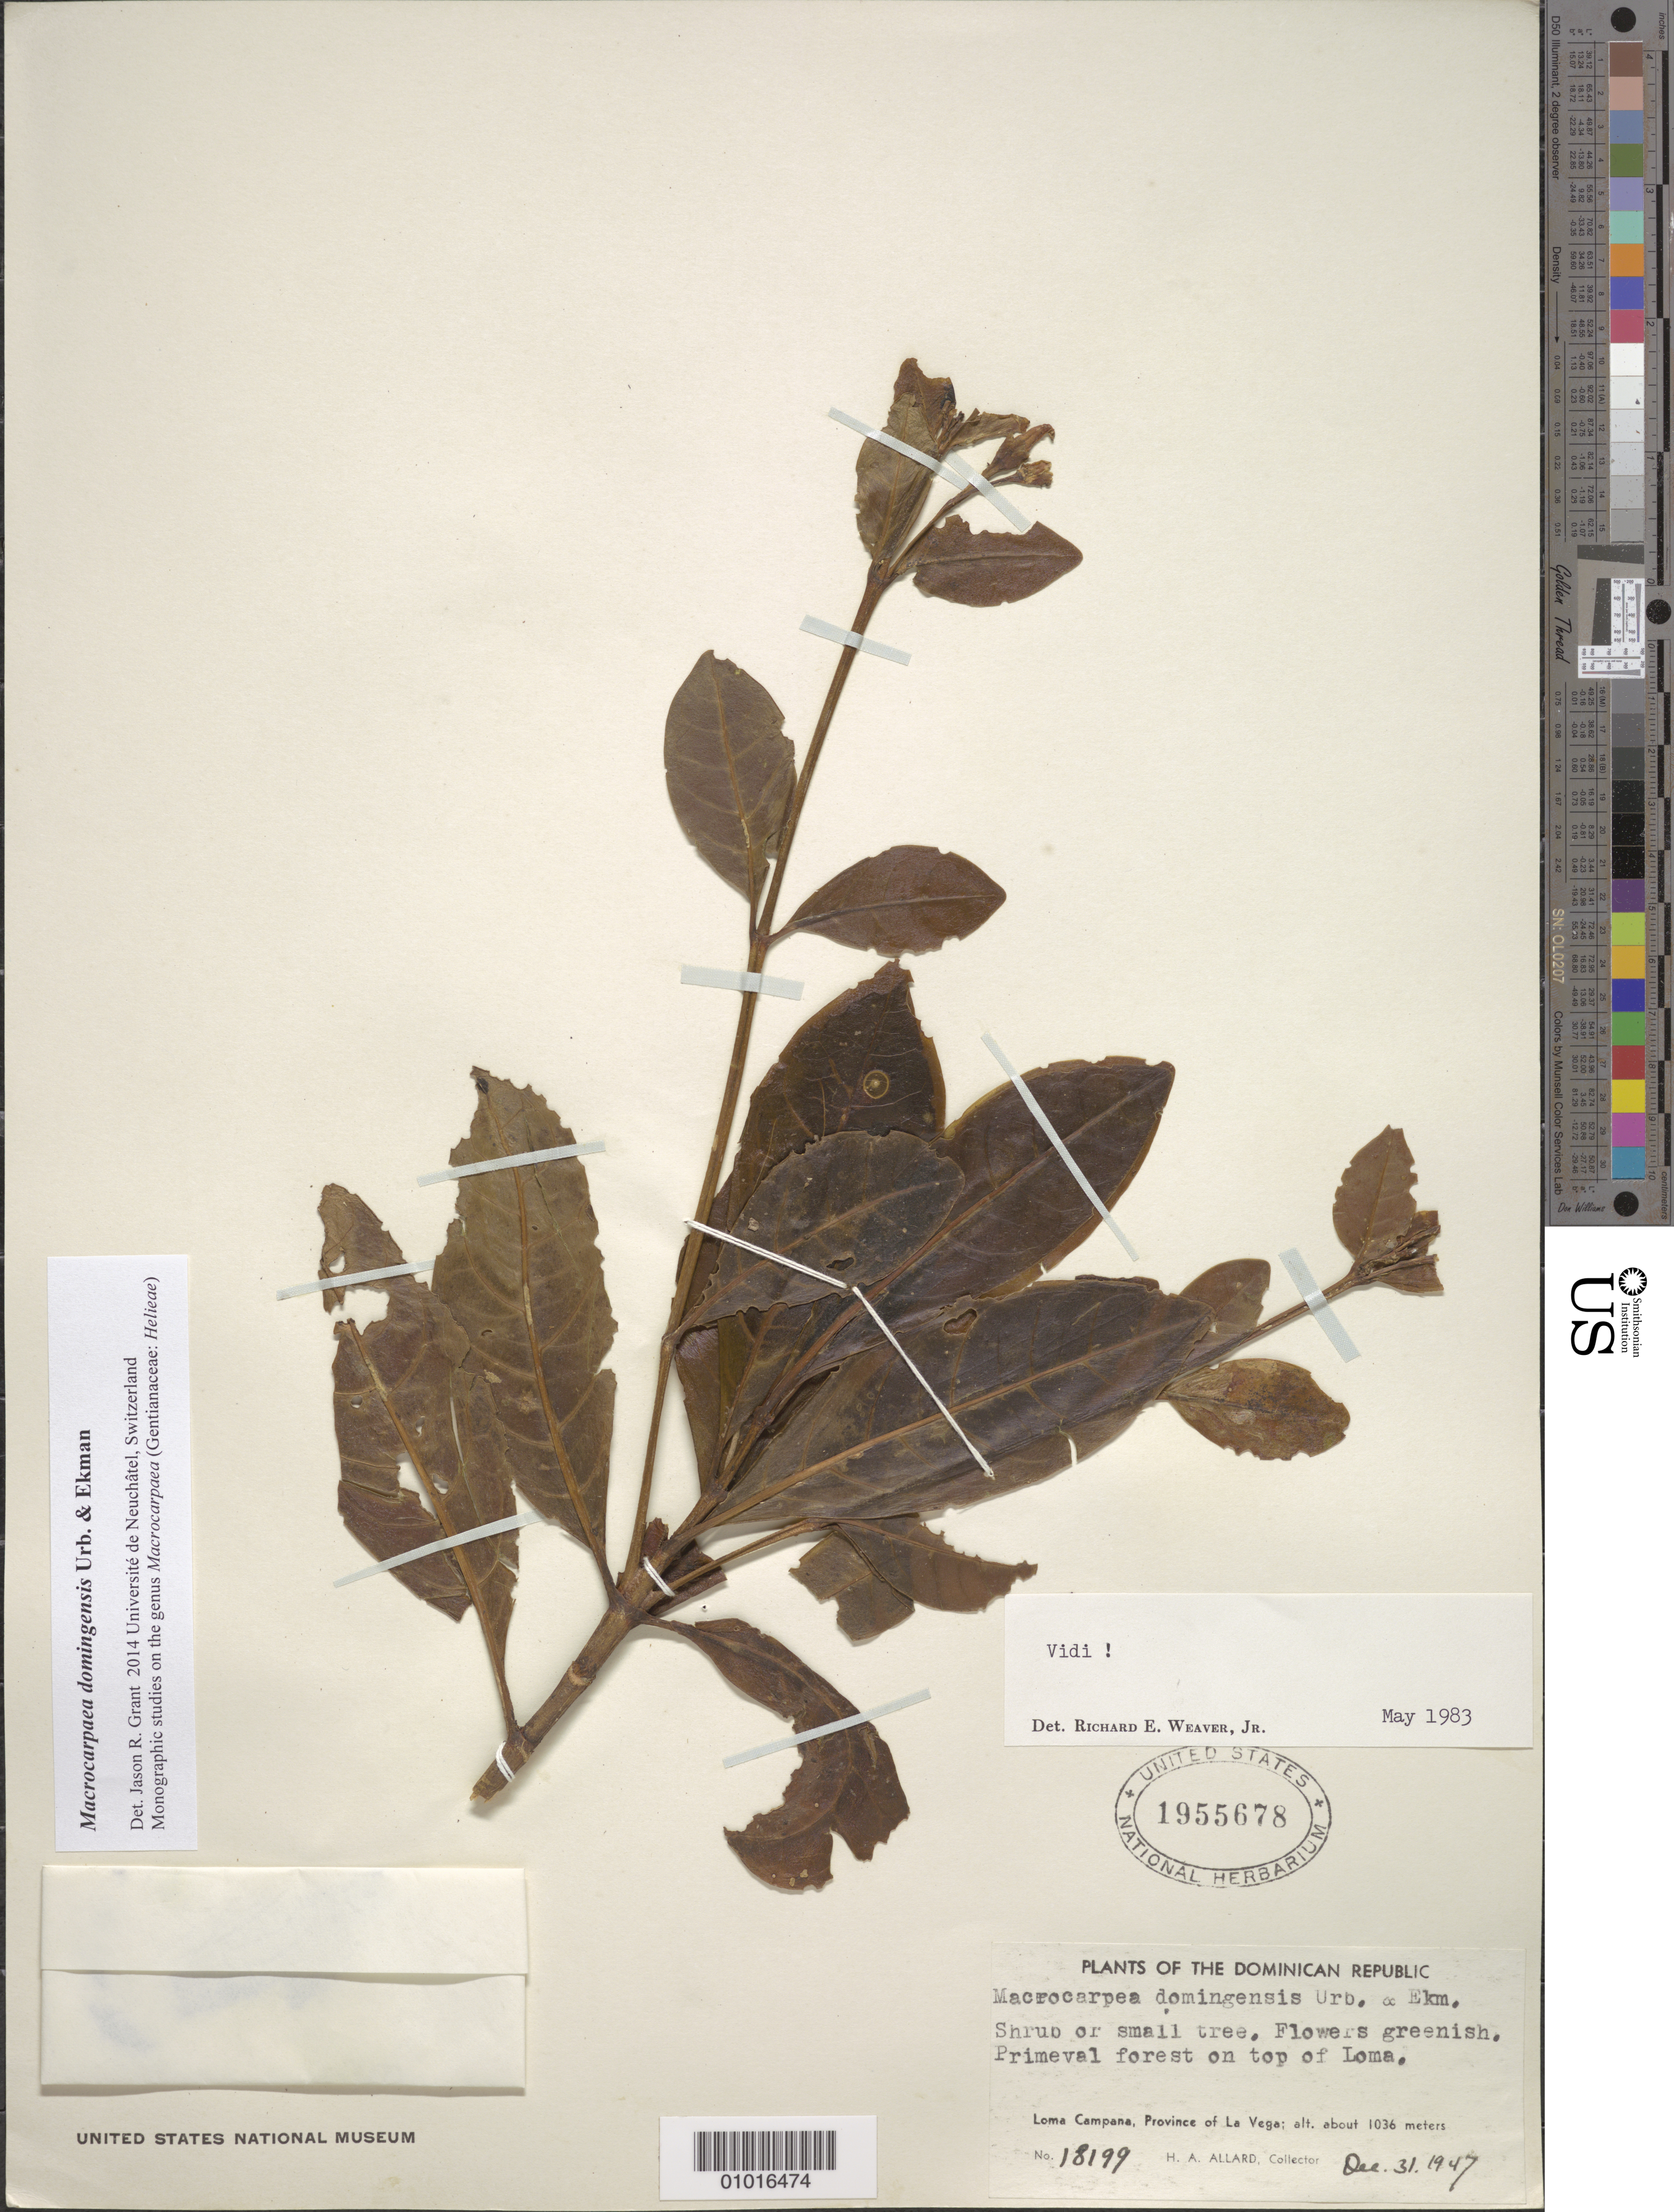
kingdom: Plantae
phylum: Tracheophyta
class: Magnoliopsida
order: Gentianales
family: Gentianaceae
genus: Macrocarpaea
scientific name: Macrocarpaea domingensis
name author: Urb. & Ekman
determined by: Grant, Jason R., (UNITED STATES)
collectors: H. A. Allard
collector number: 18199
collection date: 1947-12-31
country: Dominican Republic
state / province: La Vega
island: Hispaniola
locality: Loma Campana, on top of Loma.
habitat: Primeval forest on top of Loma.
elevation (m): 1036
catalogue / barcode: US 1955678